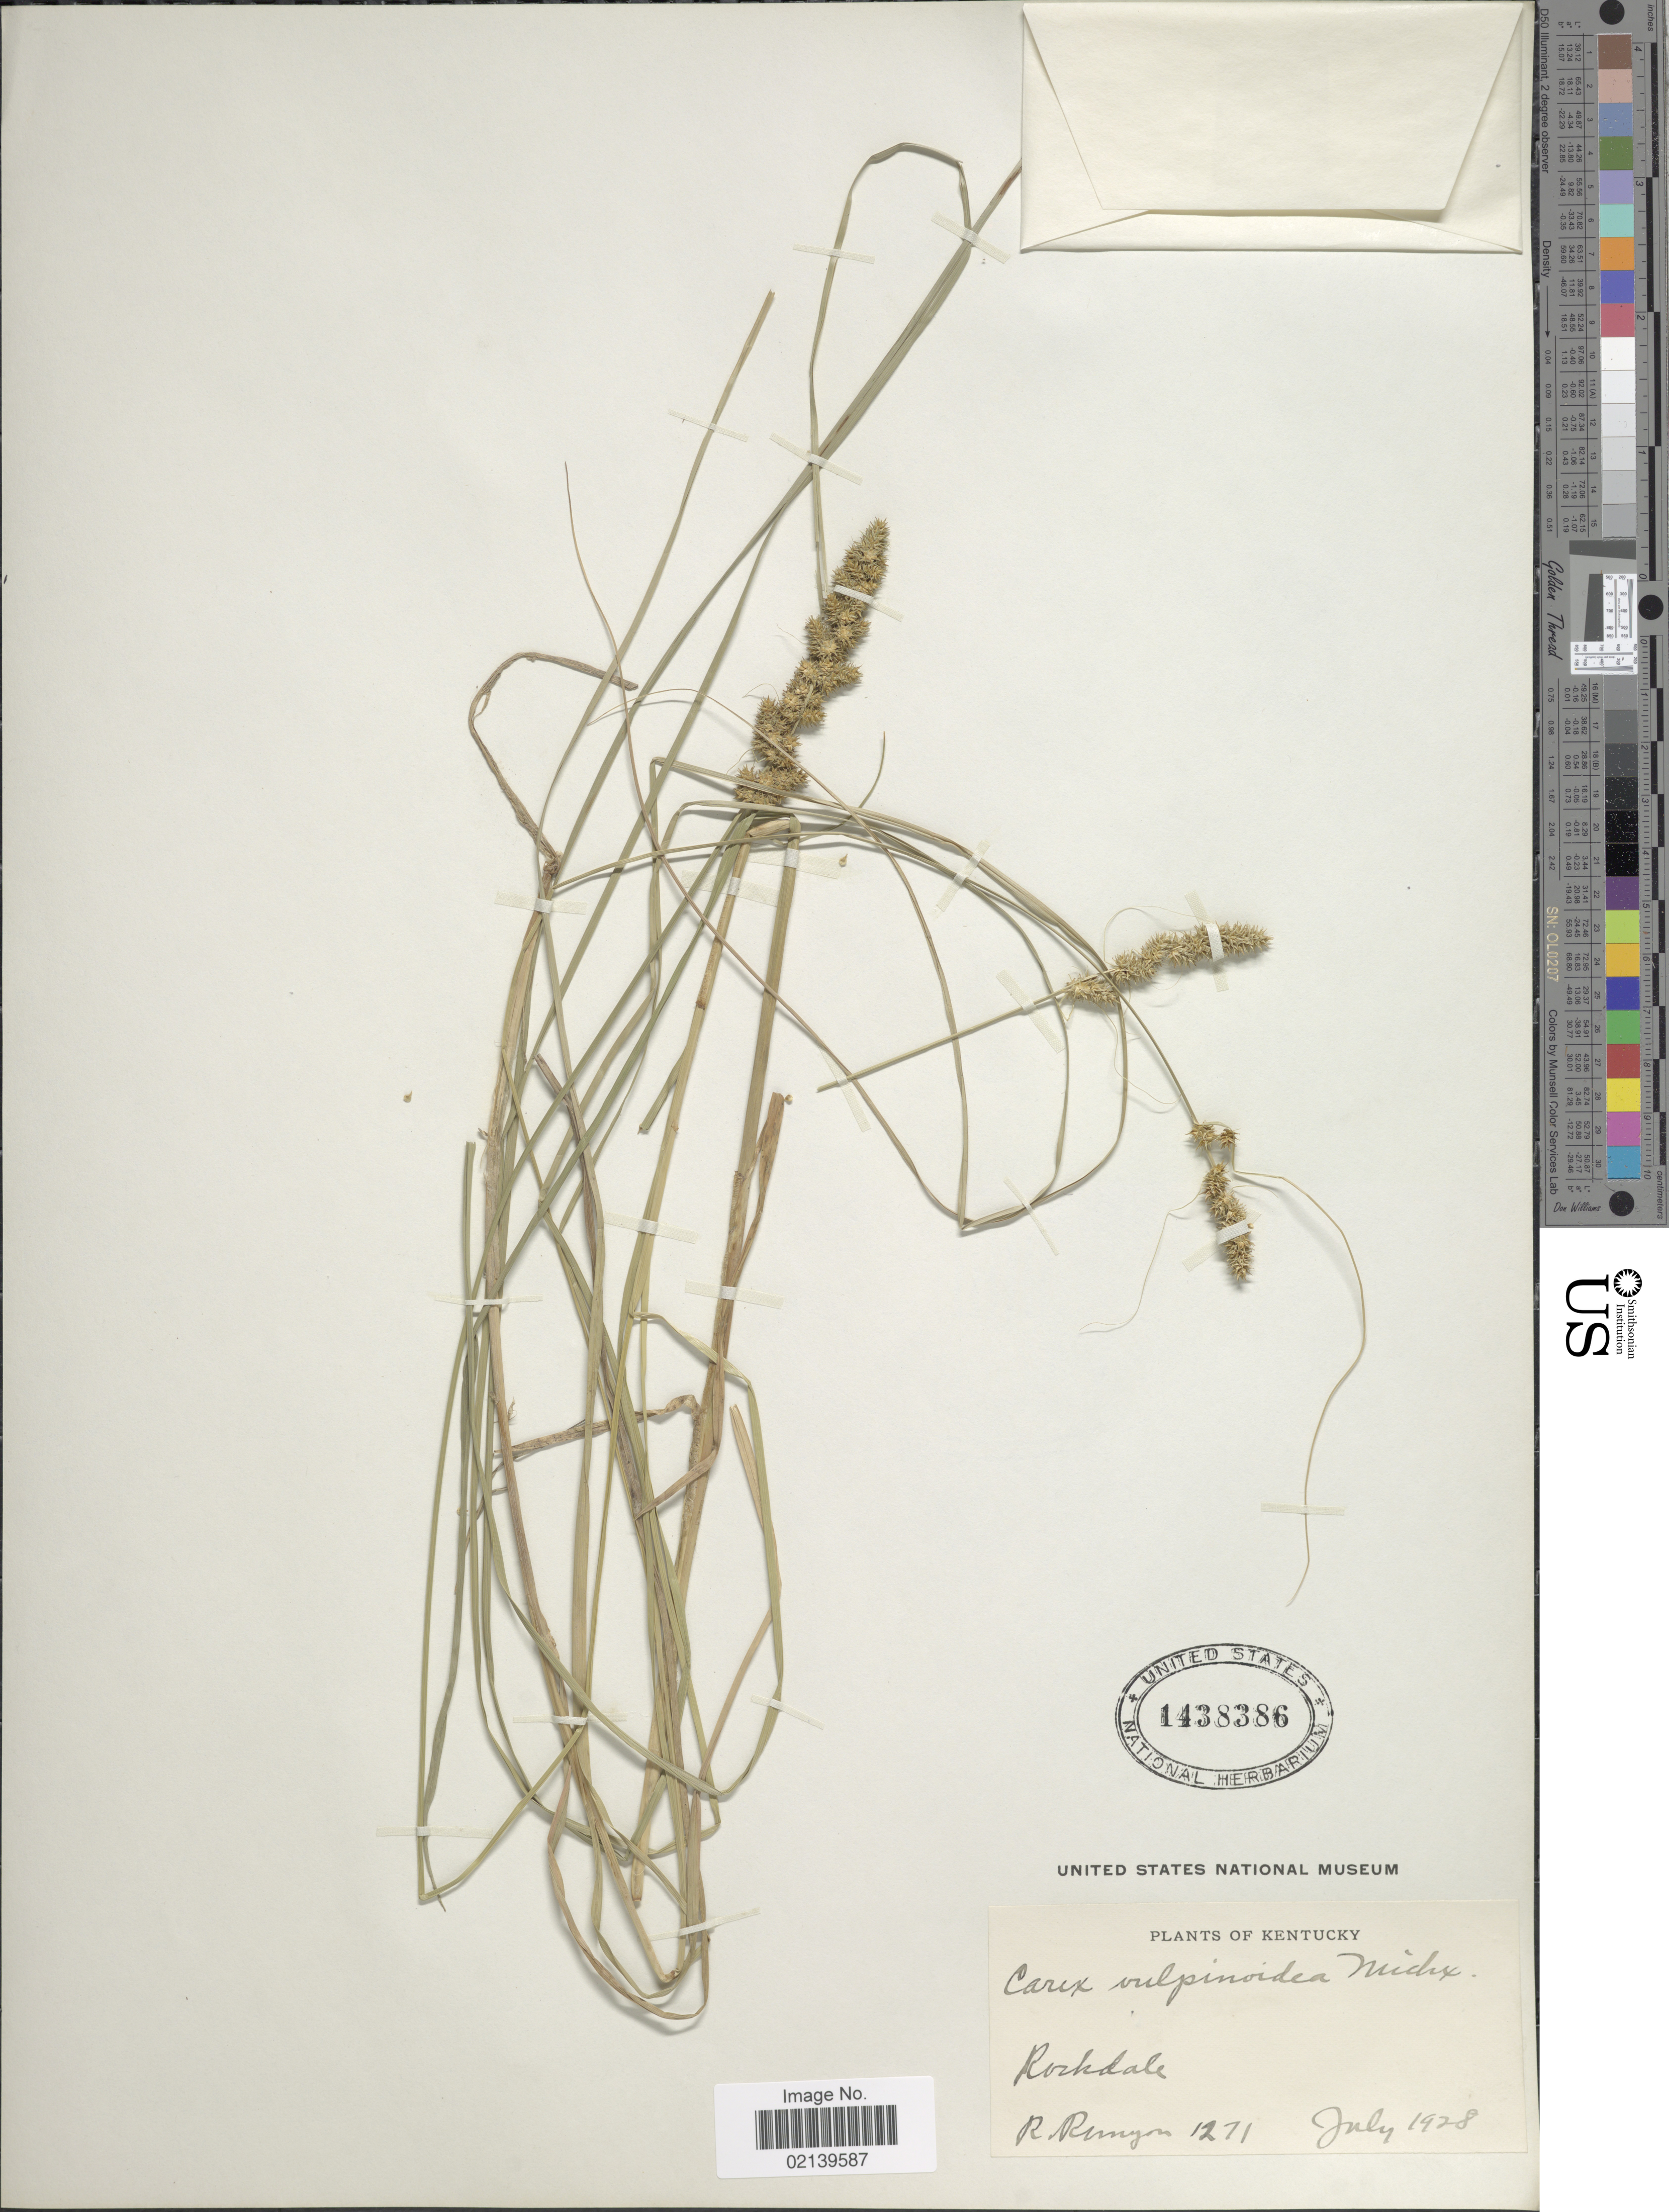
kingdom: Plantae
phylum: Tracheophyta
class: Liliopsida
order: Poales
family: Cyperaceae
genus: Carex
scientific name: Carex vulpinoidea Michx.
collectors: R. Runyon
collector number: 1271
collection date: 1928-07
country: United States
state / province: Kentucky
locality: Rockdale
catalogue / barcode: US 1438386